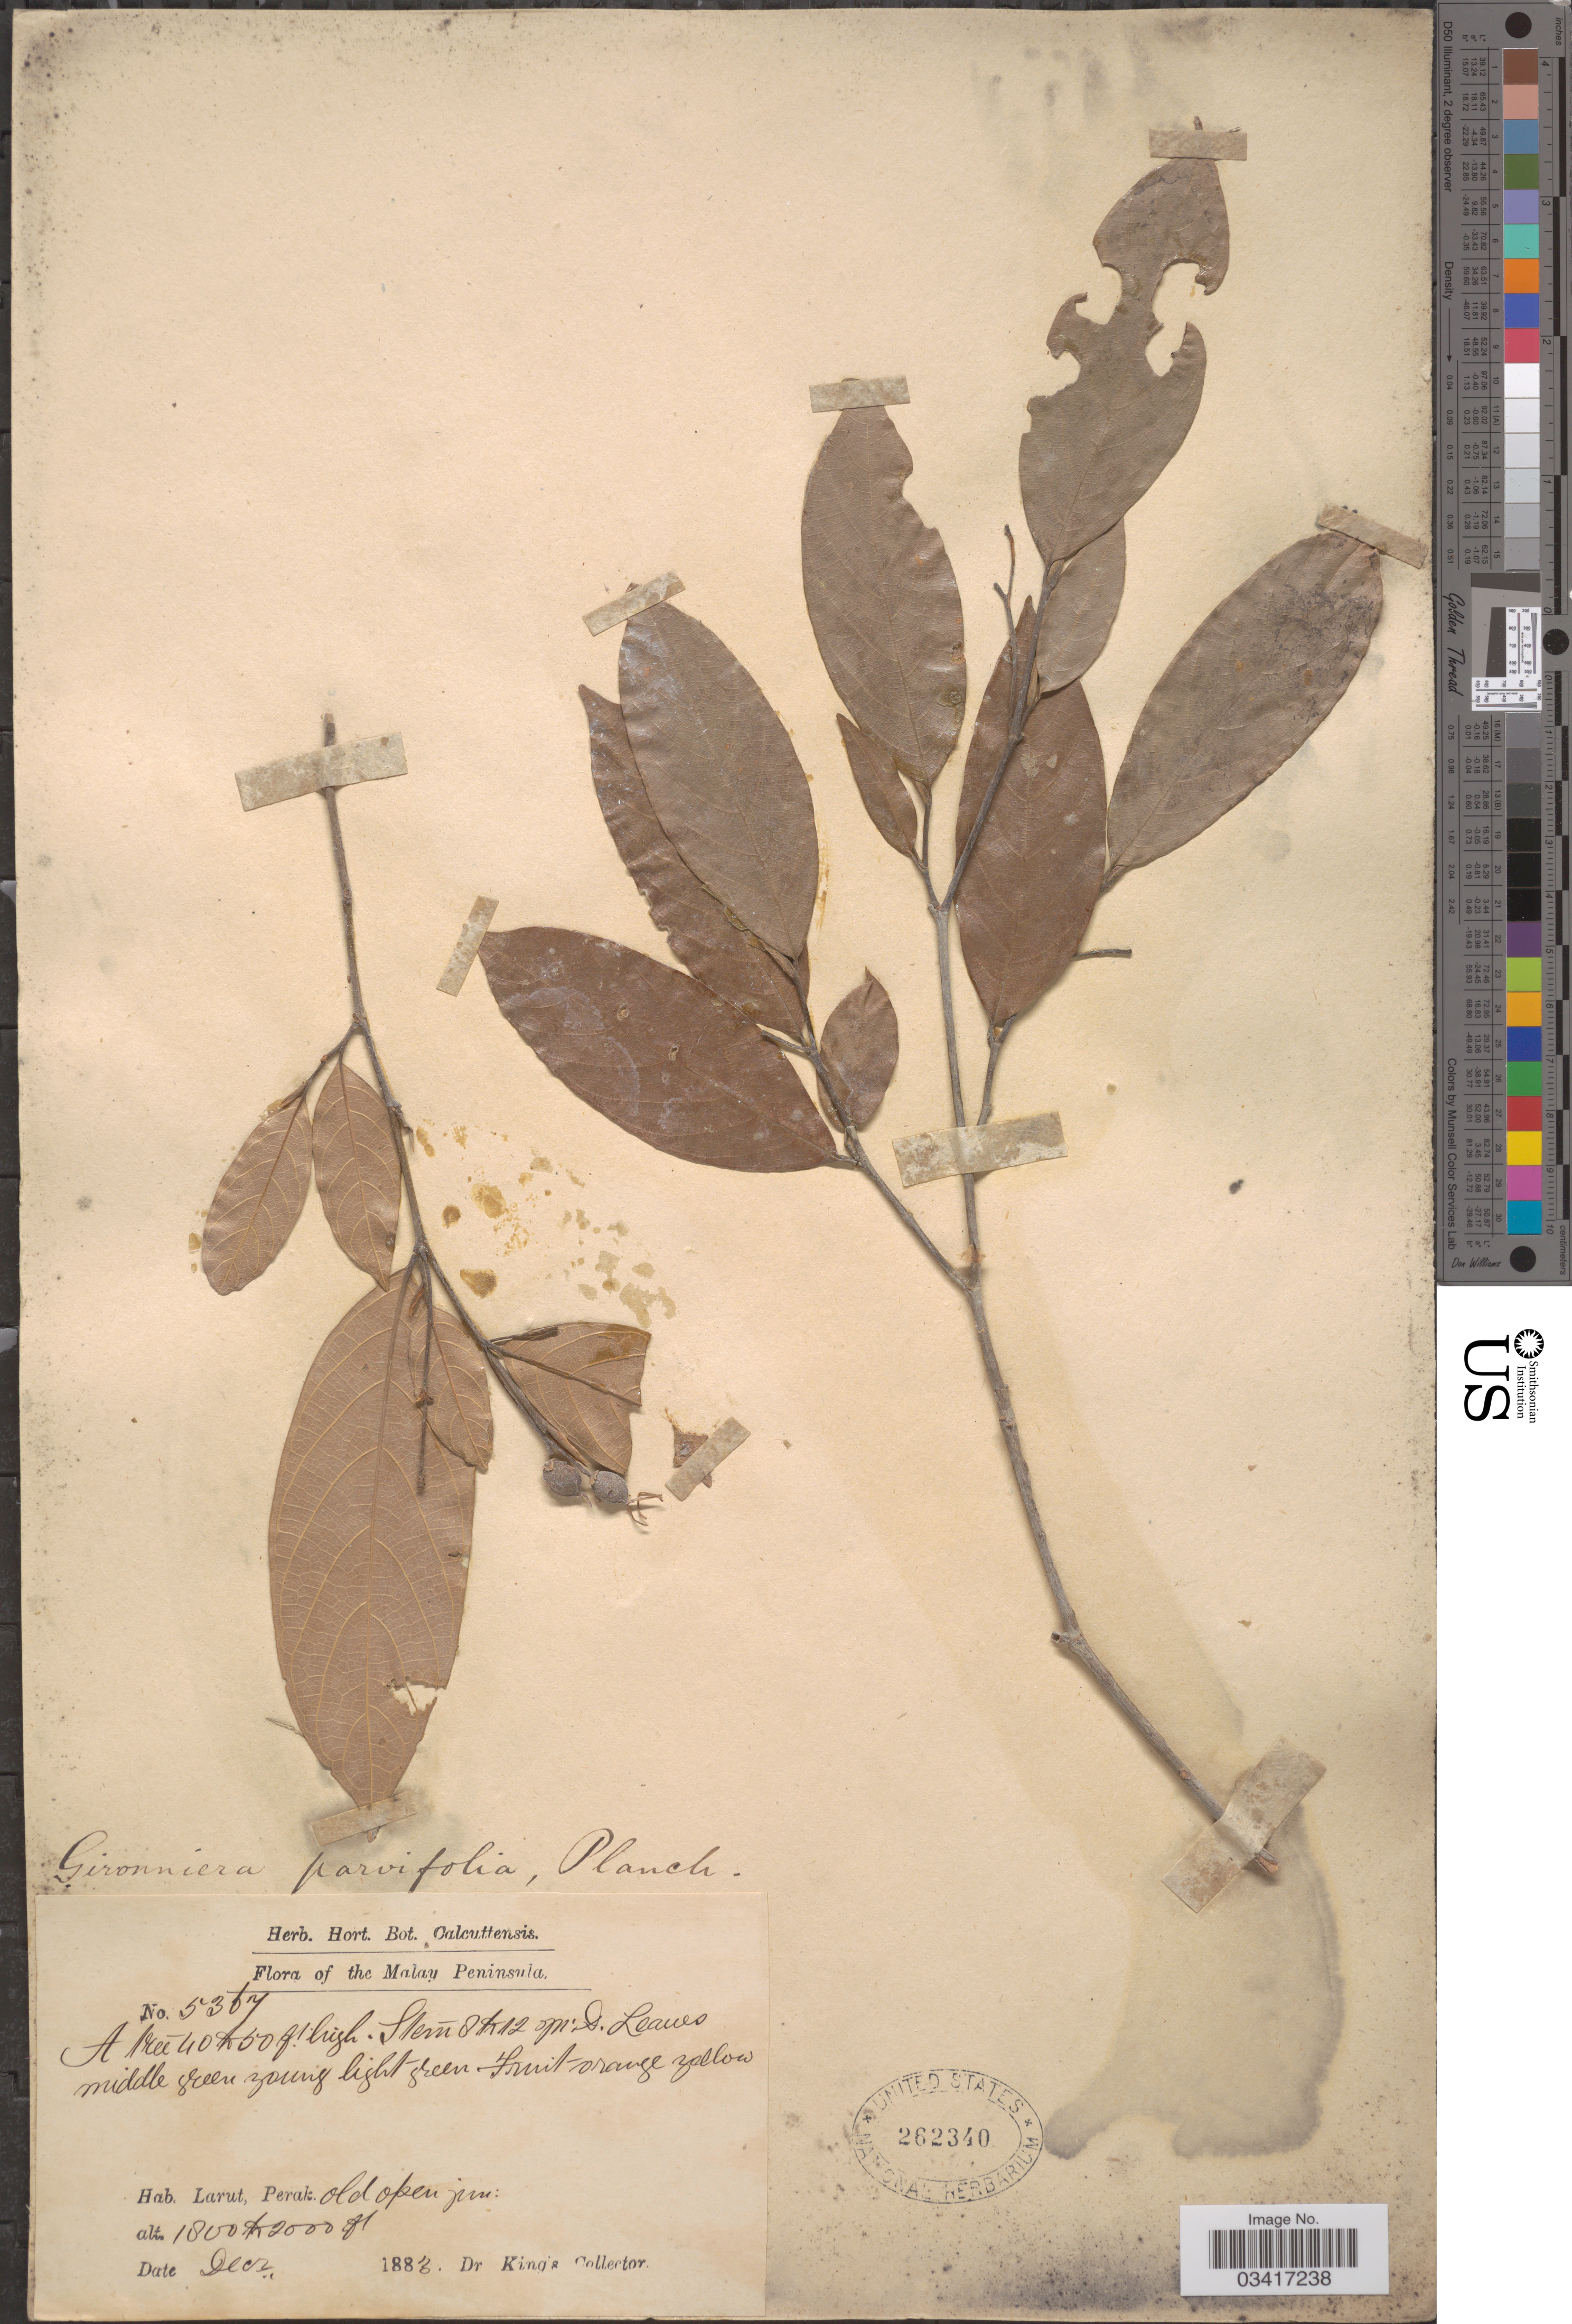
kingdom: Plantae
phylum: Tracheophyta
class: Magnoliopsida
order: Rosales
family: Cannabaceae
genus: Gironniera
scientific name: Gironniera parvifolia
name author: Planch.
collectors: Dr. King's collector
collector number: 5367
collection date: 1883-12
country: Malaysia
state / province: Perak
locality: The Malay Peninsula. Larut, Perak.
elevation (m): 549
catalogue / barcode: US 262340